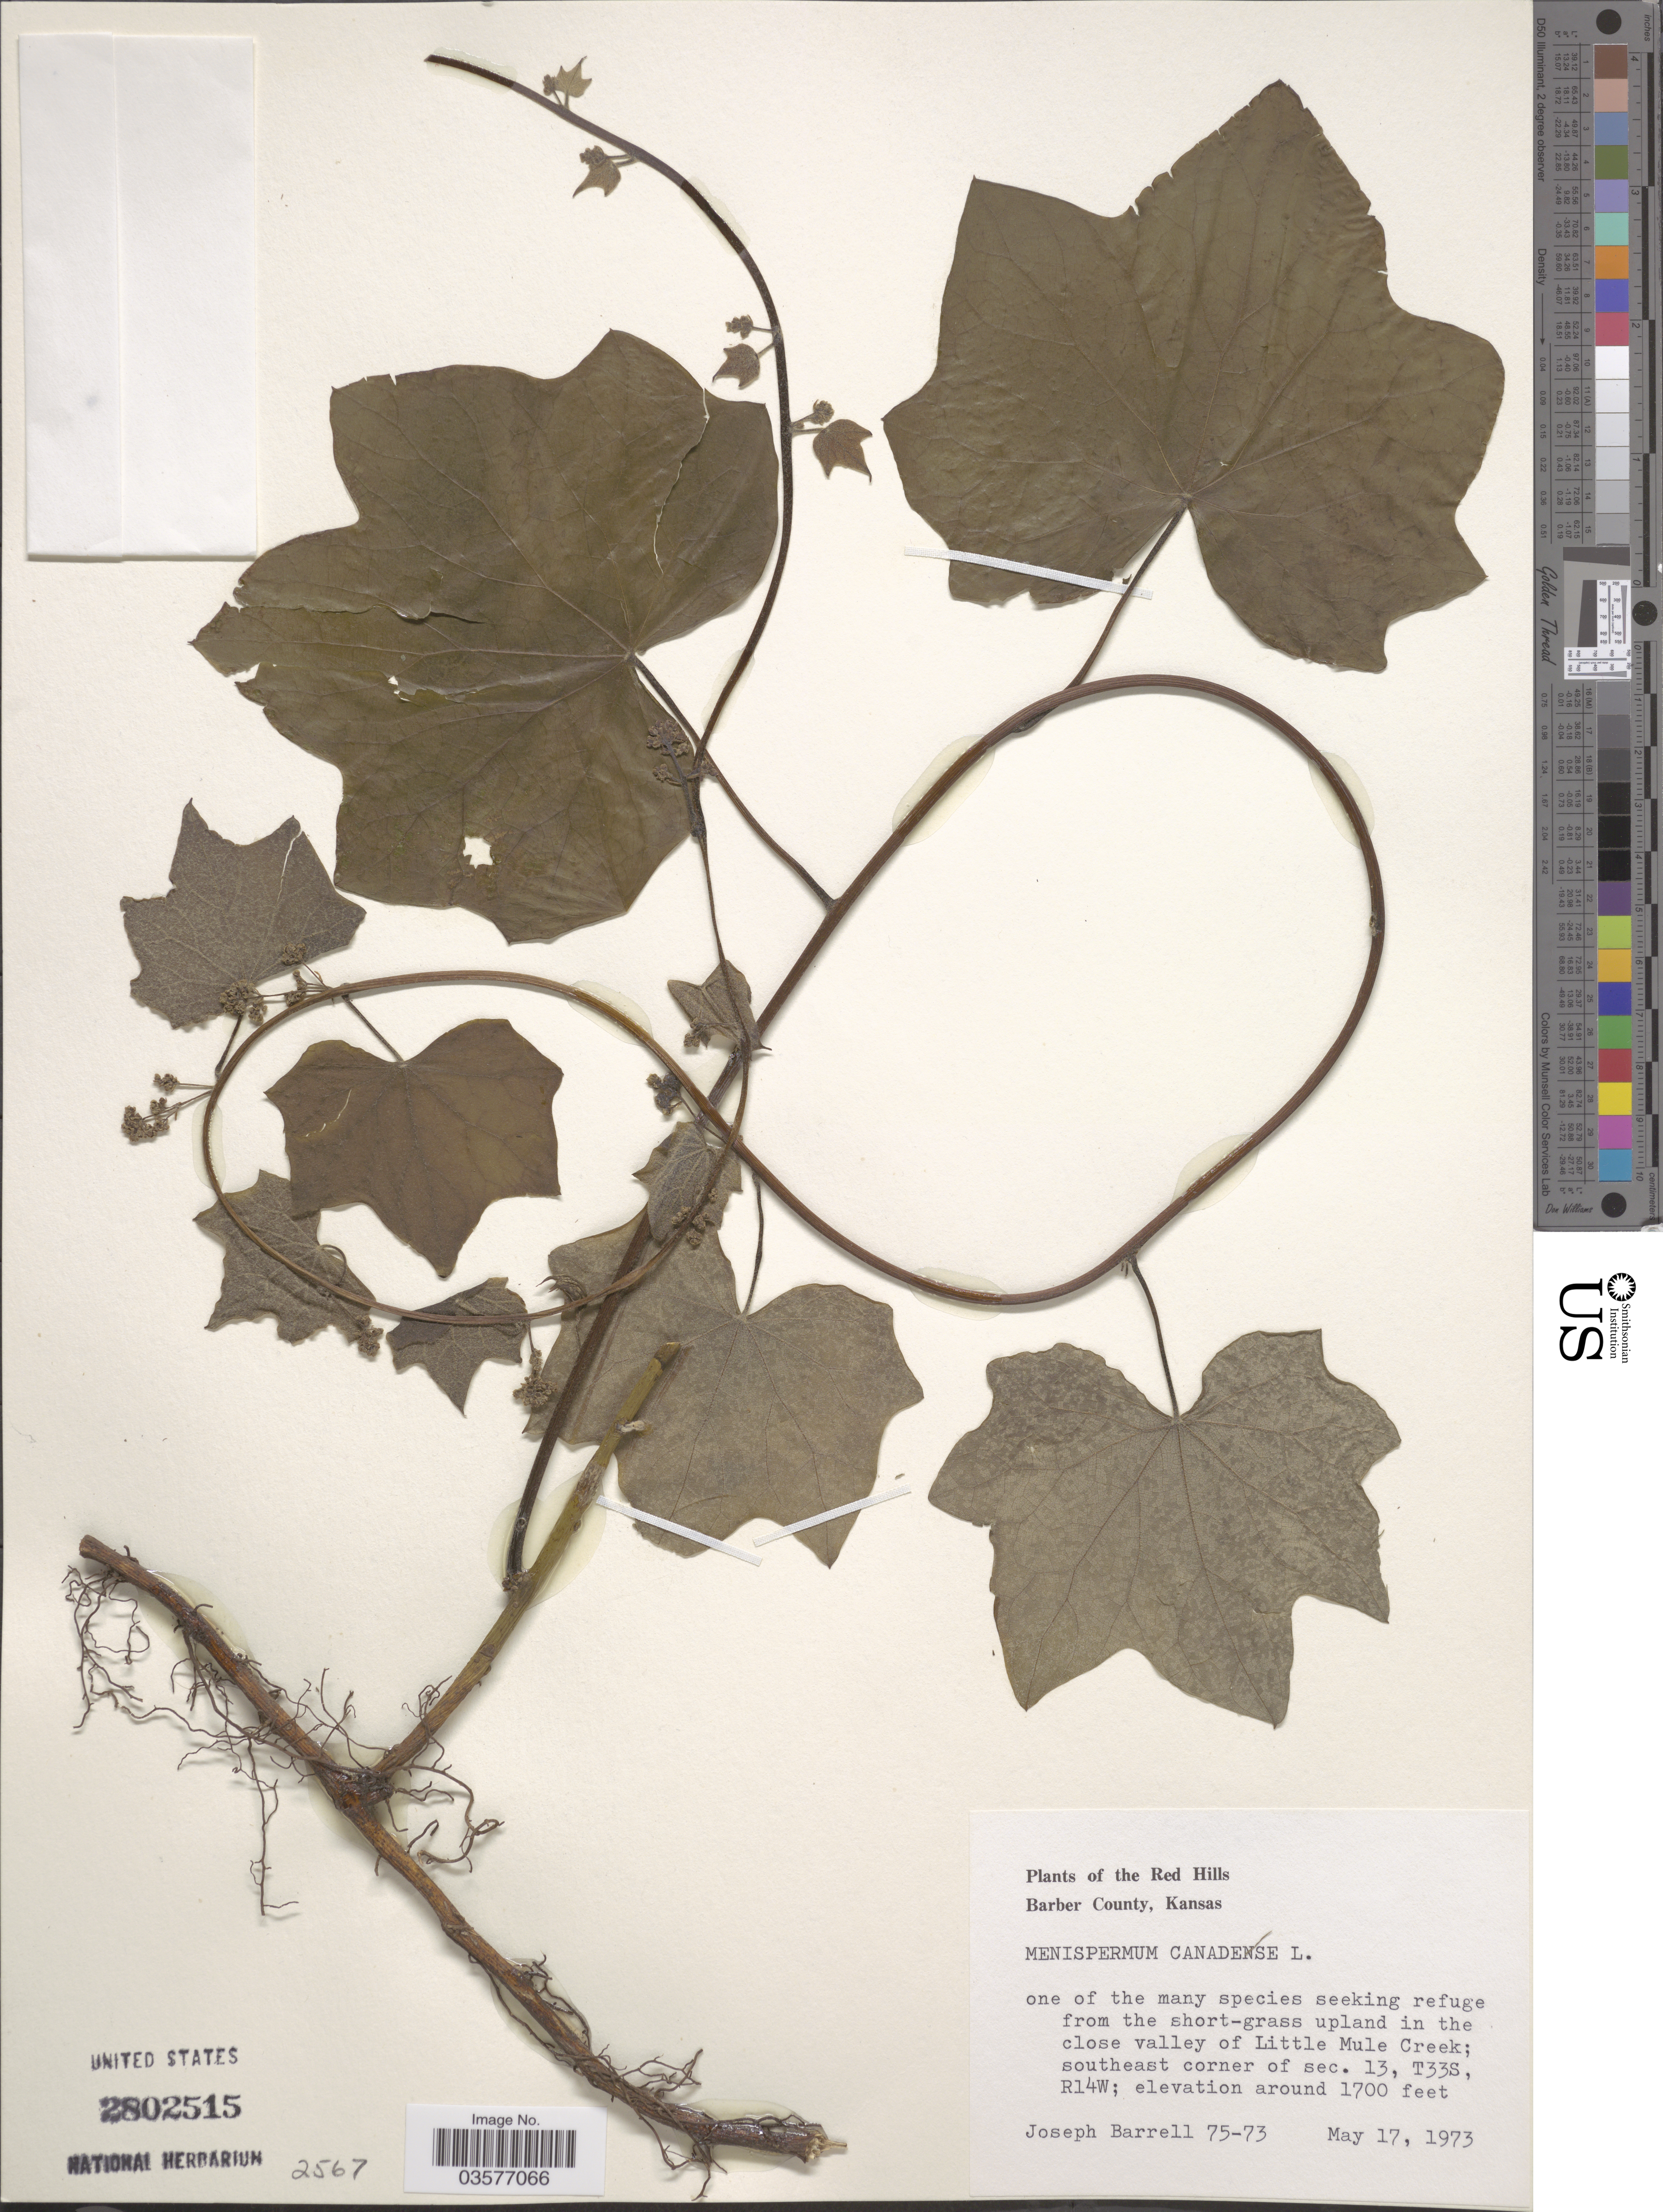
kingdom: Plantae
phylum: Tracheophyta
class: Magnoliopsida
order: Ranunculales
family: Menispermaceae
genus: Menispermum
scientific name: Menispermum canadense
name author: L.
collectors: J. Barrell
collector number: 75-73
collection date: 1973-05-17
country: United States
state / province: Kansas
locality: Red Hills. Barber County. Upland in the close valley of Little Mule Creek; southeast corner of sec. 13, T33S, R14W.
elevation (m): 518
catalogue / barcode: US 2802515